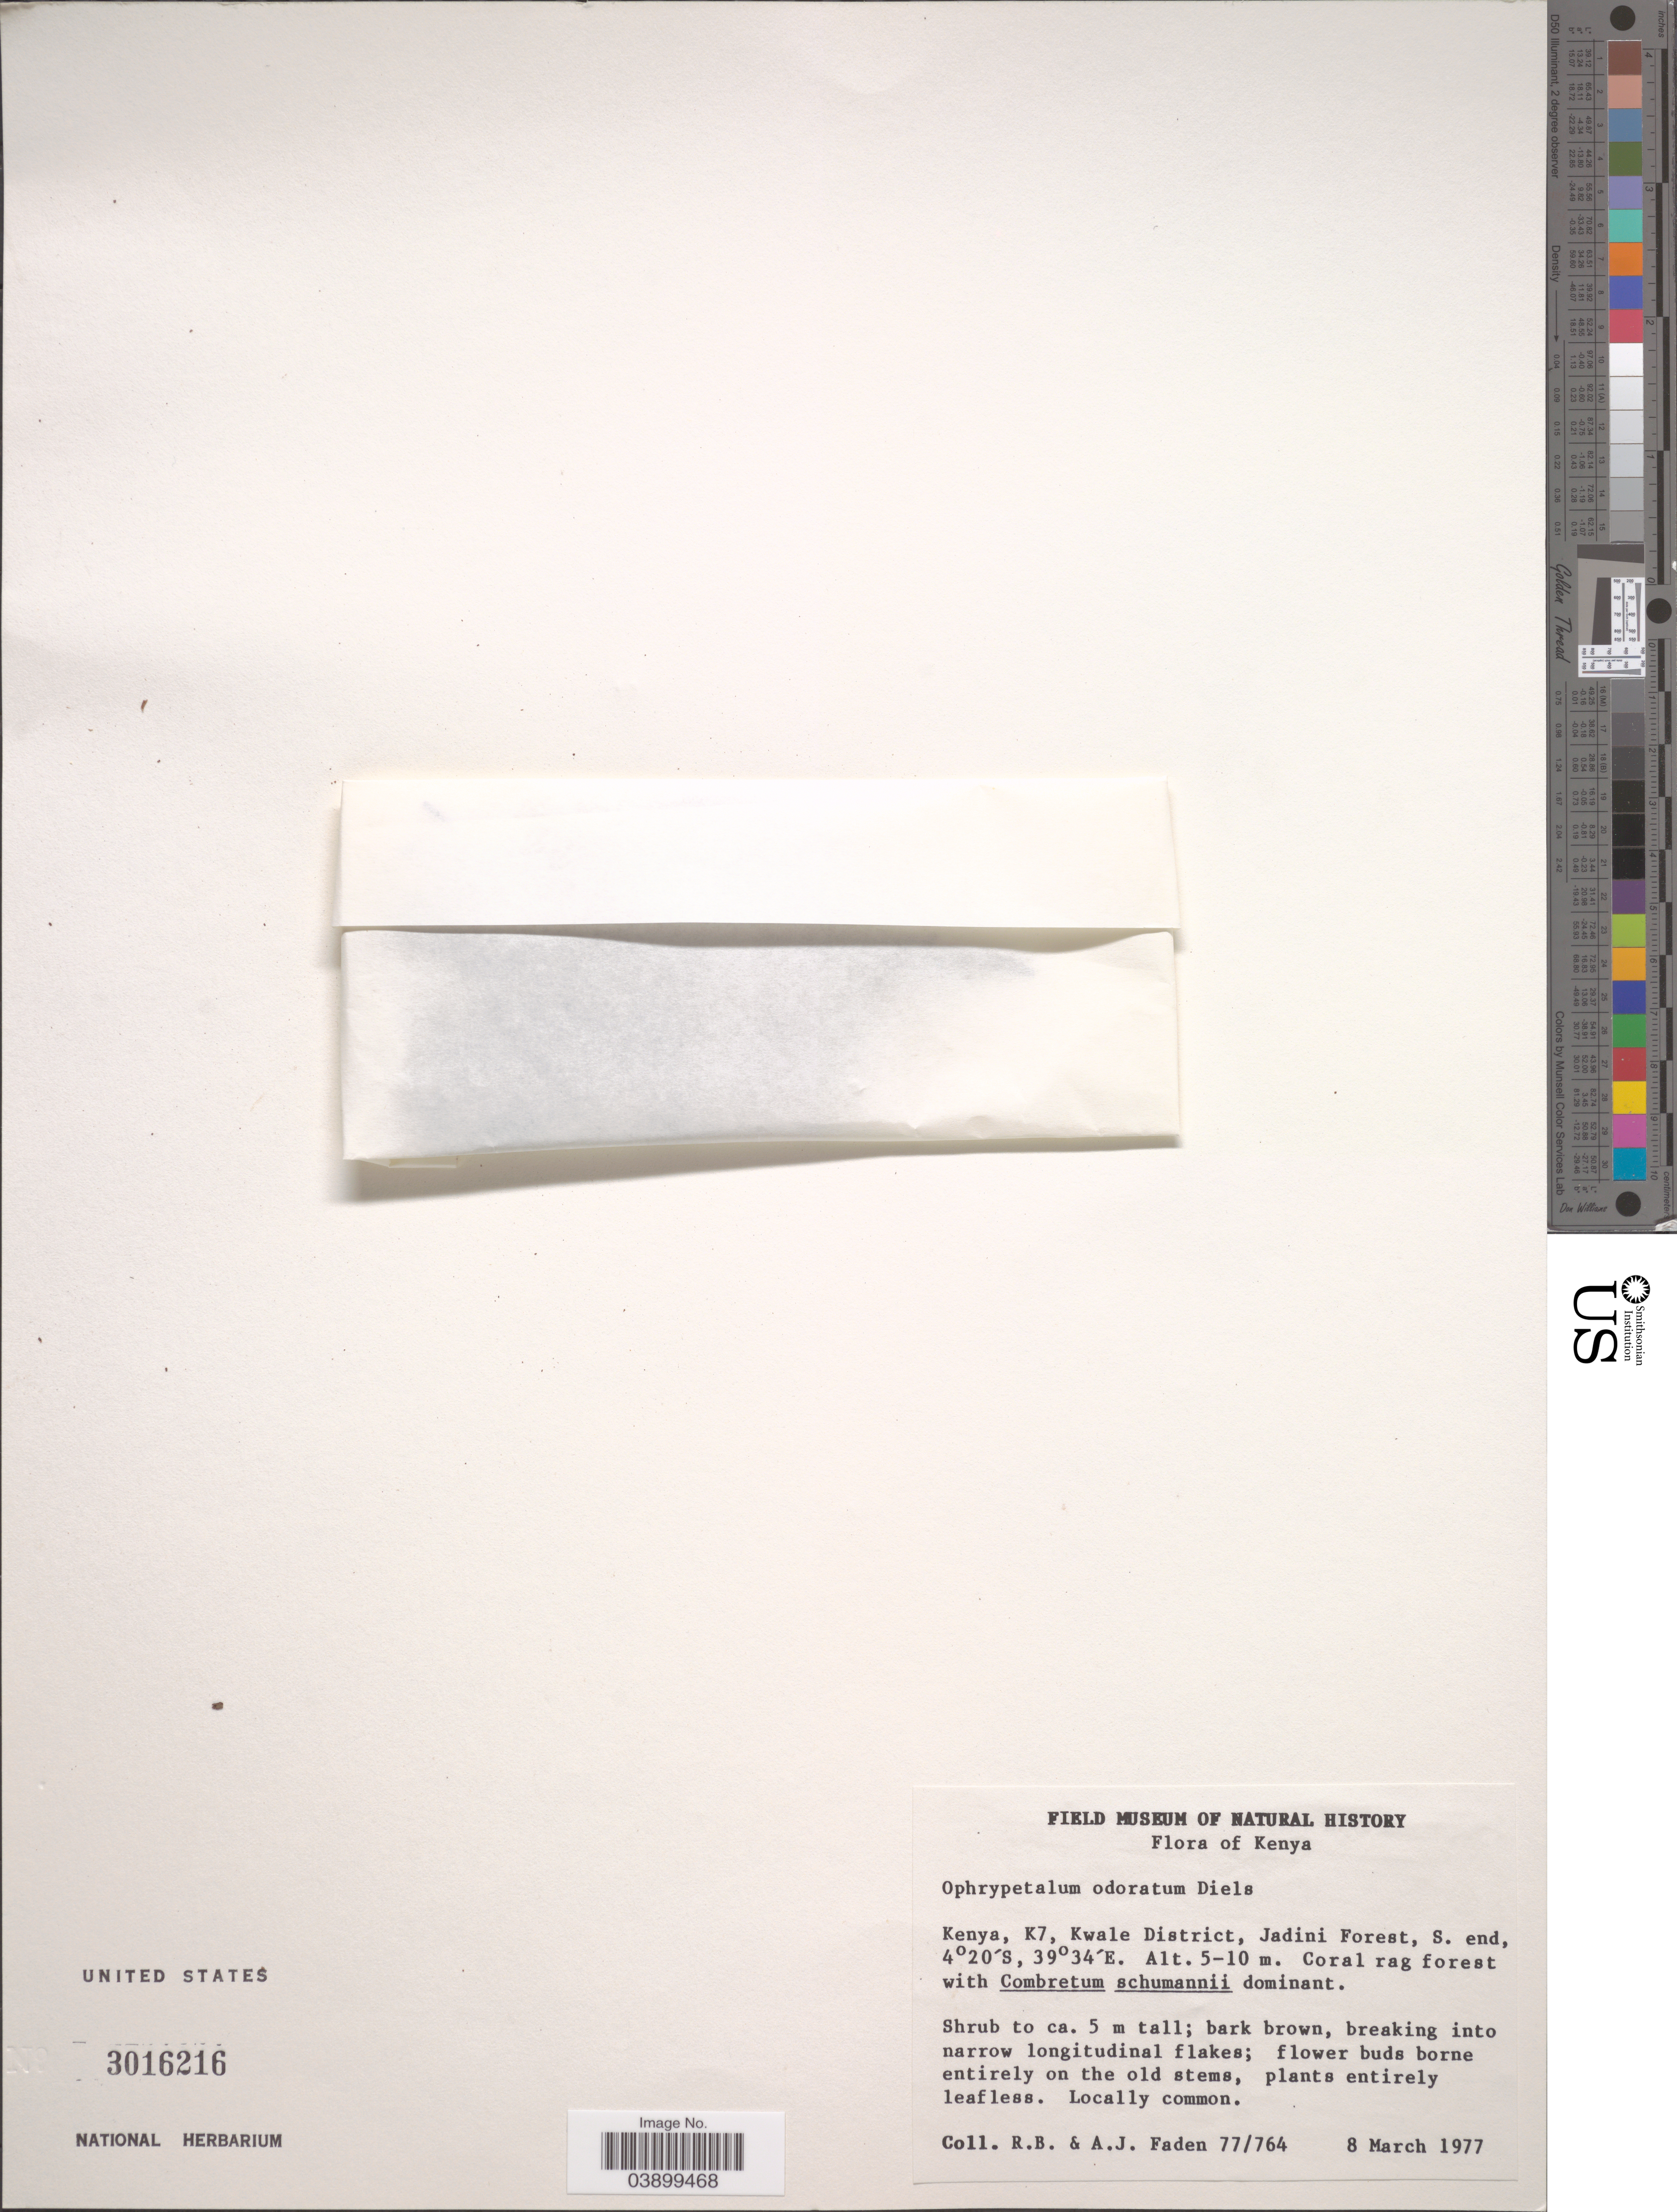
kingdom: Plantae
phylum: Tracheophyta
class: Magnoliopsida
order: Magnoliales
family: Annonaceae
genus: Ophrypetalum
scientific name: Ophrypetalum odoratum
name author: Diels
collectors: R. B. Faden & A. J. Faden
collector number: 77/764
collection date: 1977-03-08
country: Kenya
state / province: Kwale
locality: K7, Kwale District, Jadini Forest, S. end.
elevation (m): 5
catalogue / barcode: US 3016216